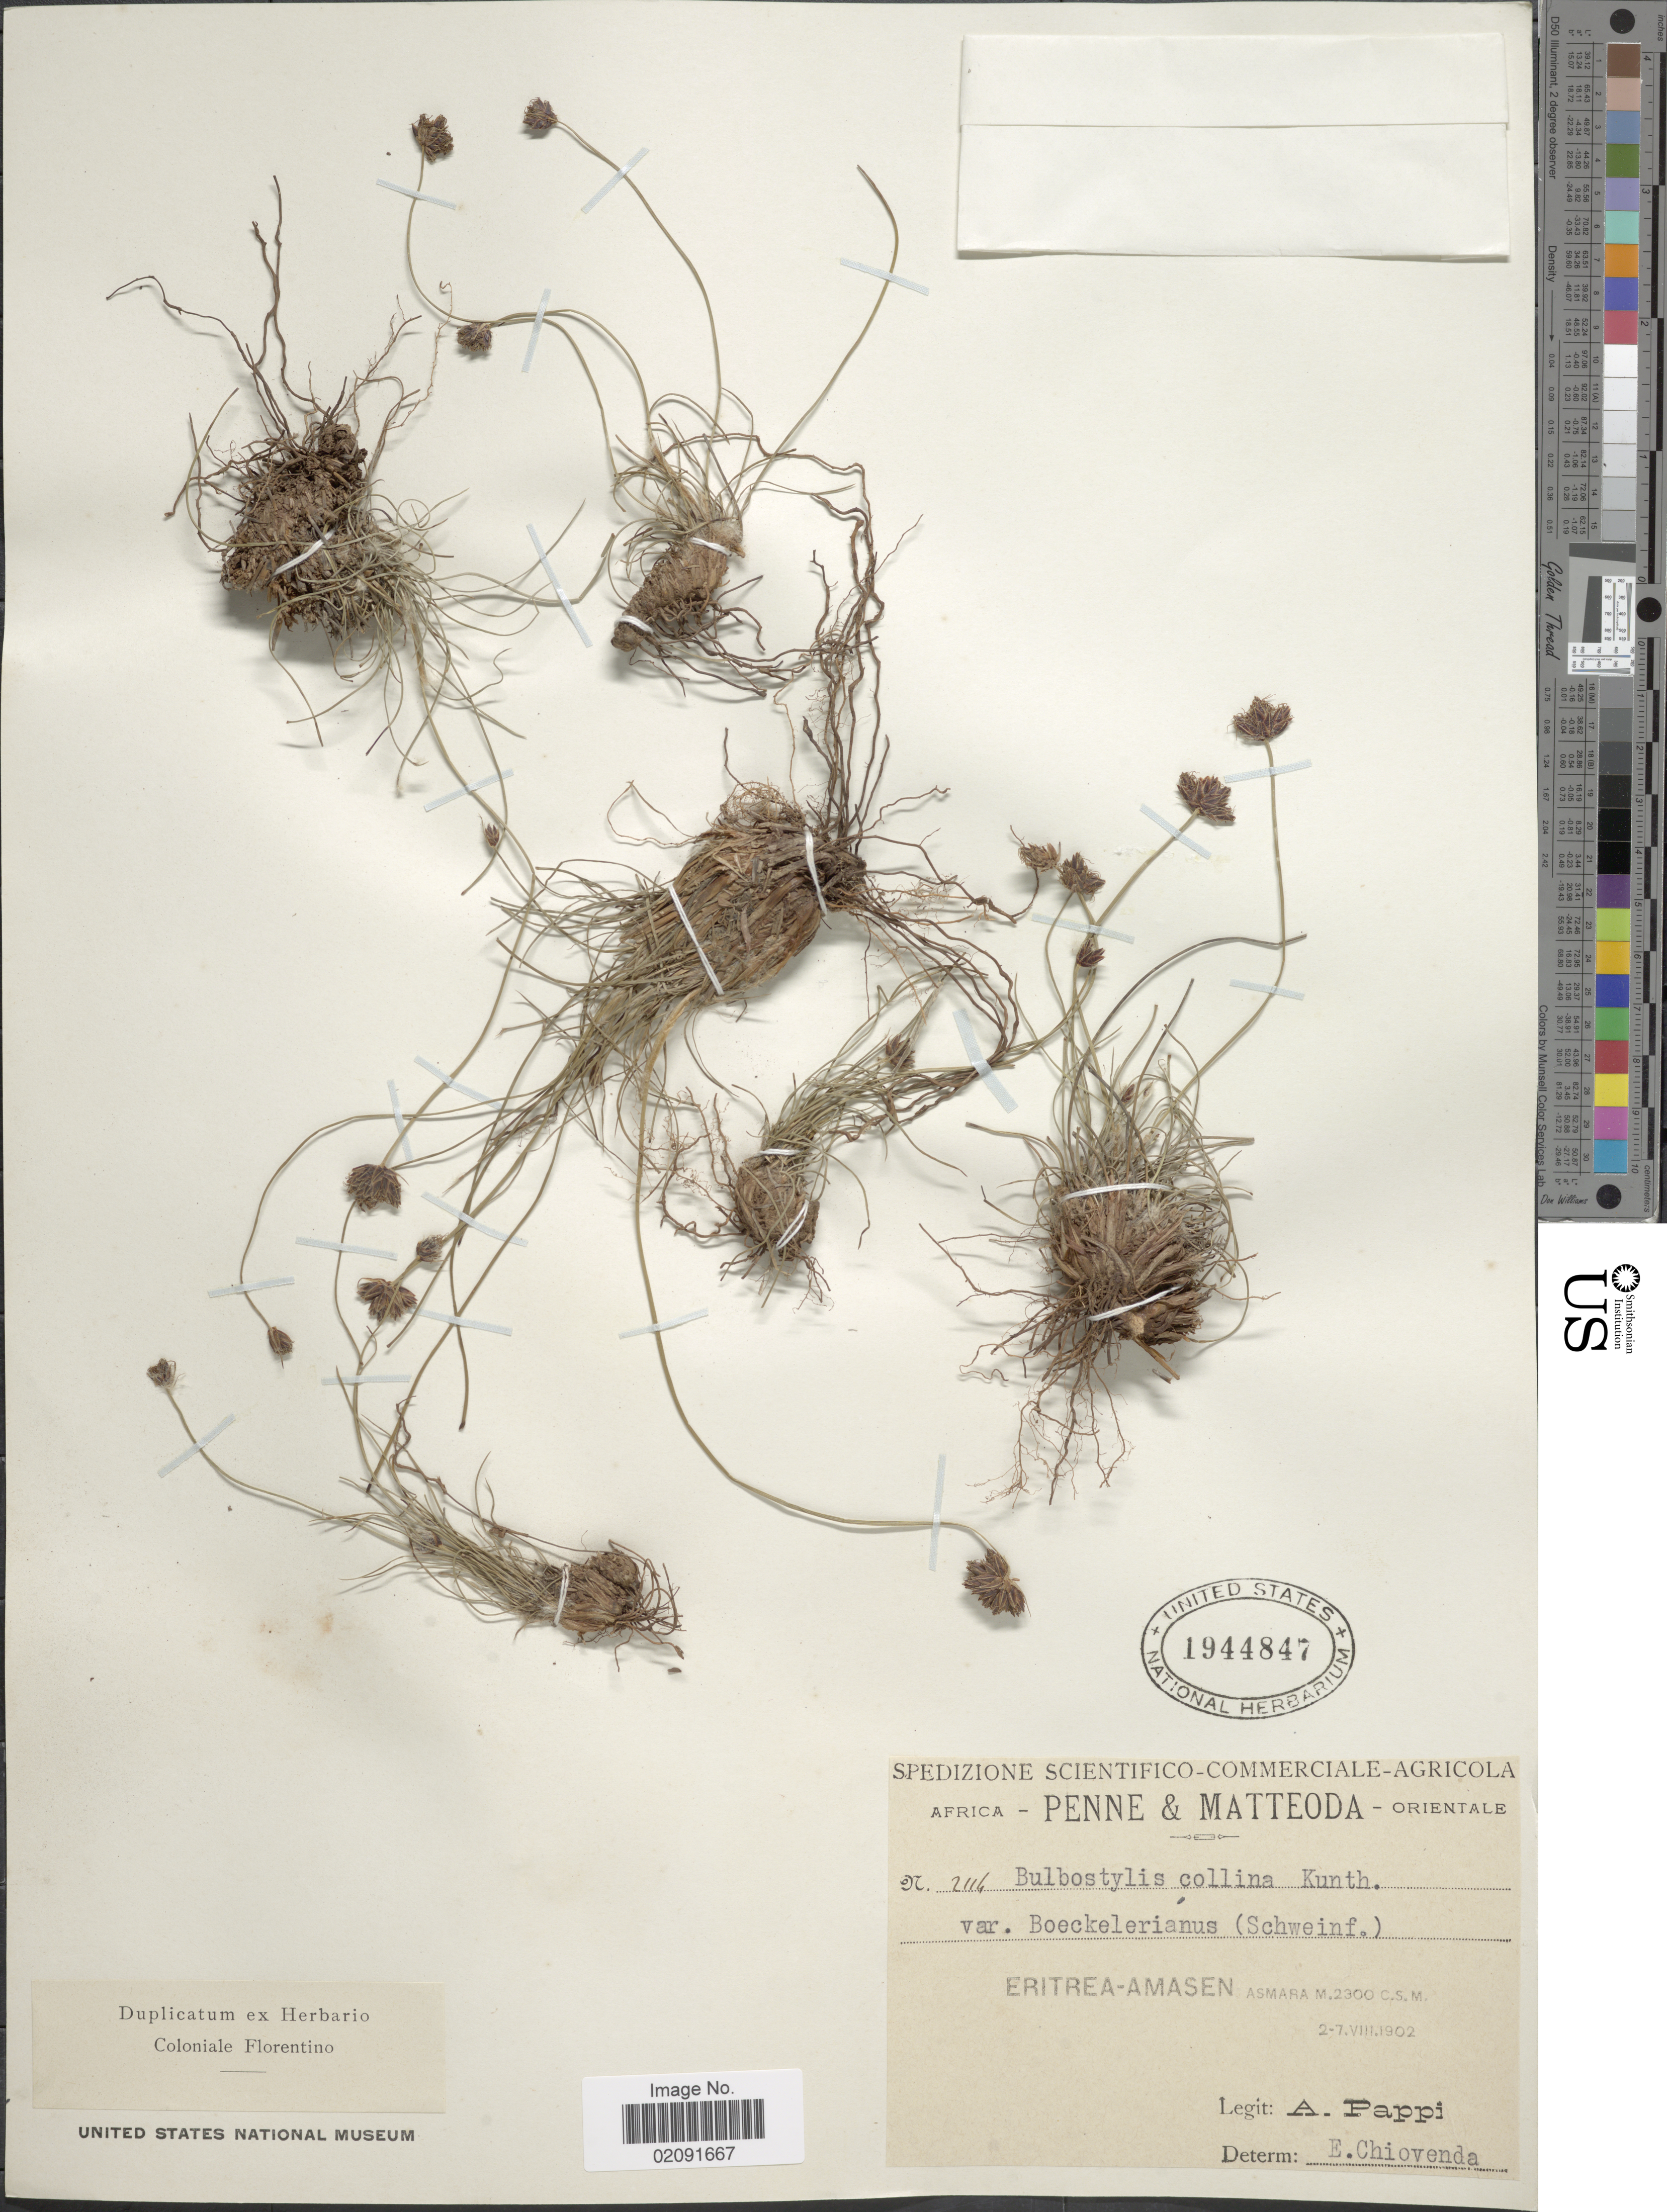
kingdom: Plantae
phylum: Tracheophyta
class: Liliopsida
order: Poales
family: Cyperaceae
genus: Bulbostylis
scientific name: Bulbostylis contexta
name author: (Nees) Bodard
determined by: Strong, Mark T., (BOT), Smithsonian Institution - National Museum of Natural History (UNITED STATES)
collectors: A. Pappi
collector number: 2114*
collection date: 1902-08-02/1902-08-07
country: Eritrea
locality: Amasen. Asmara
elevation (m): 2300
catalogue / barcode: US 1944847